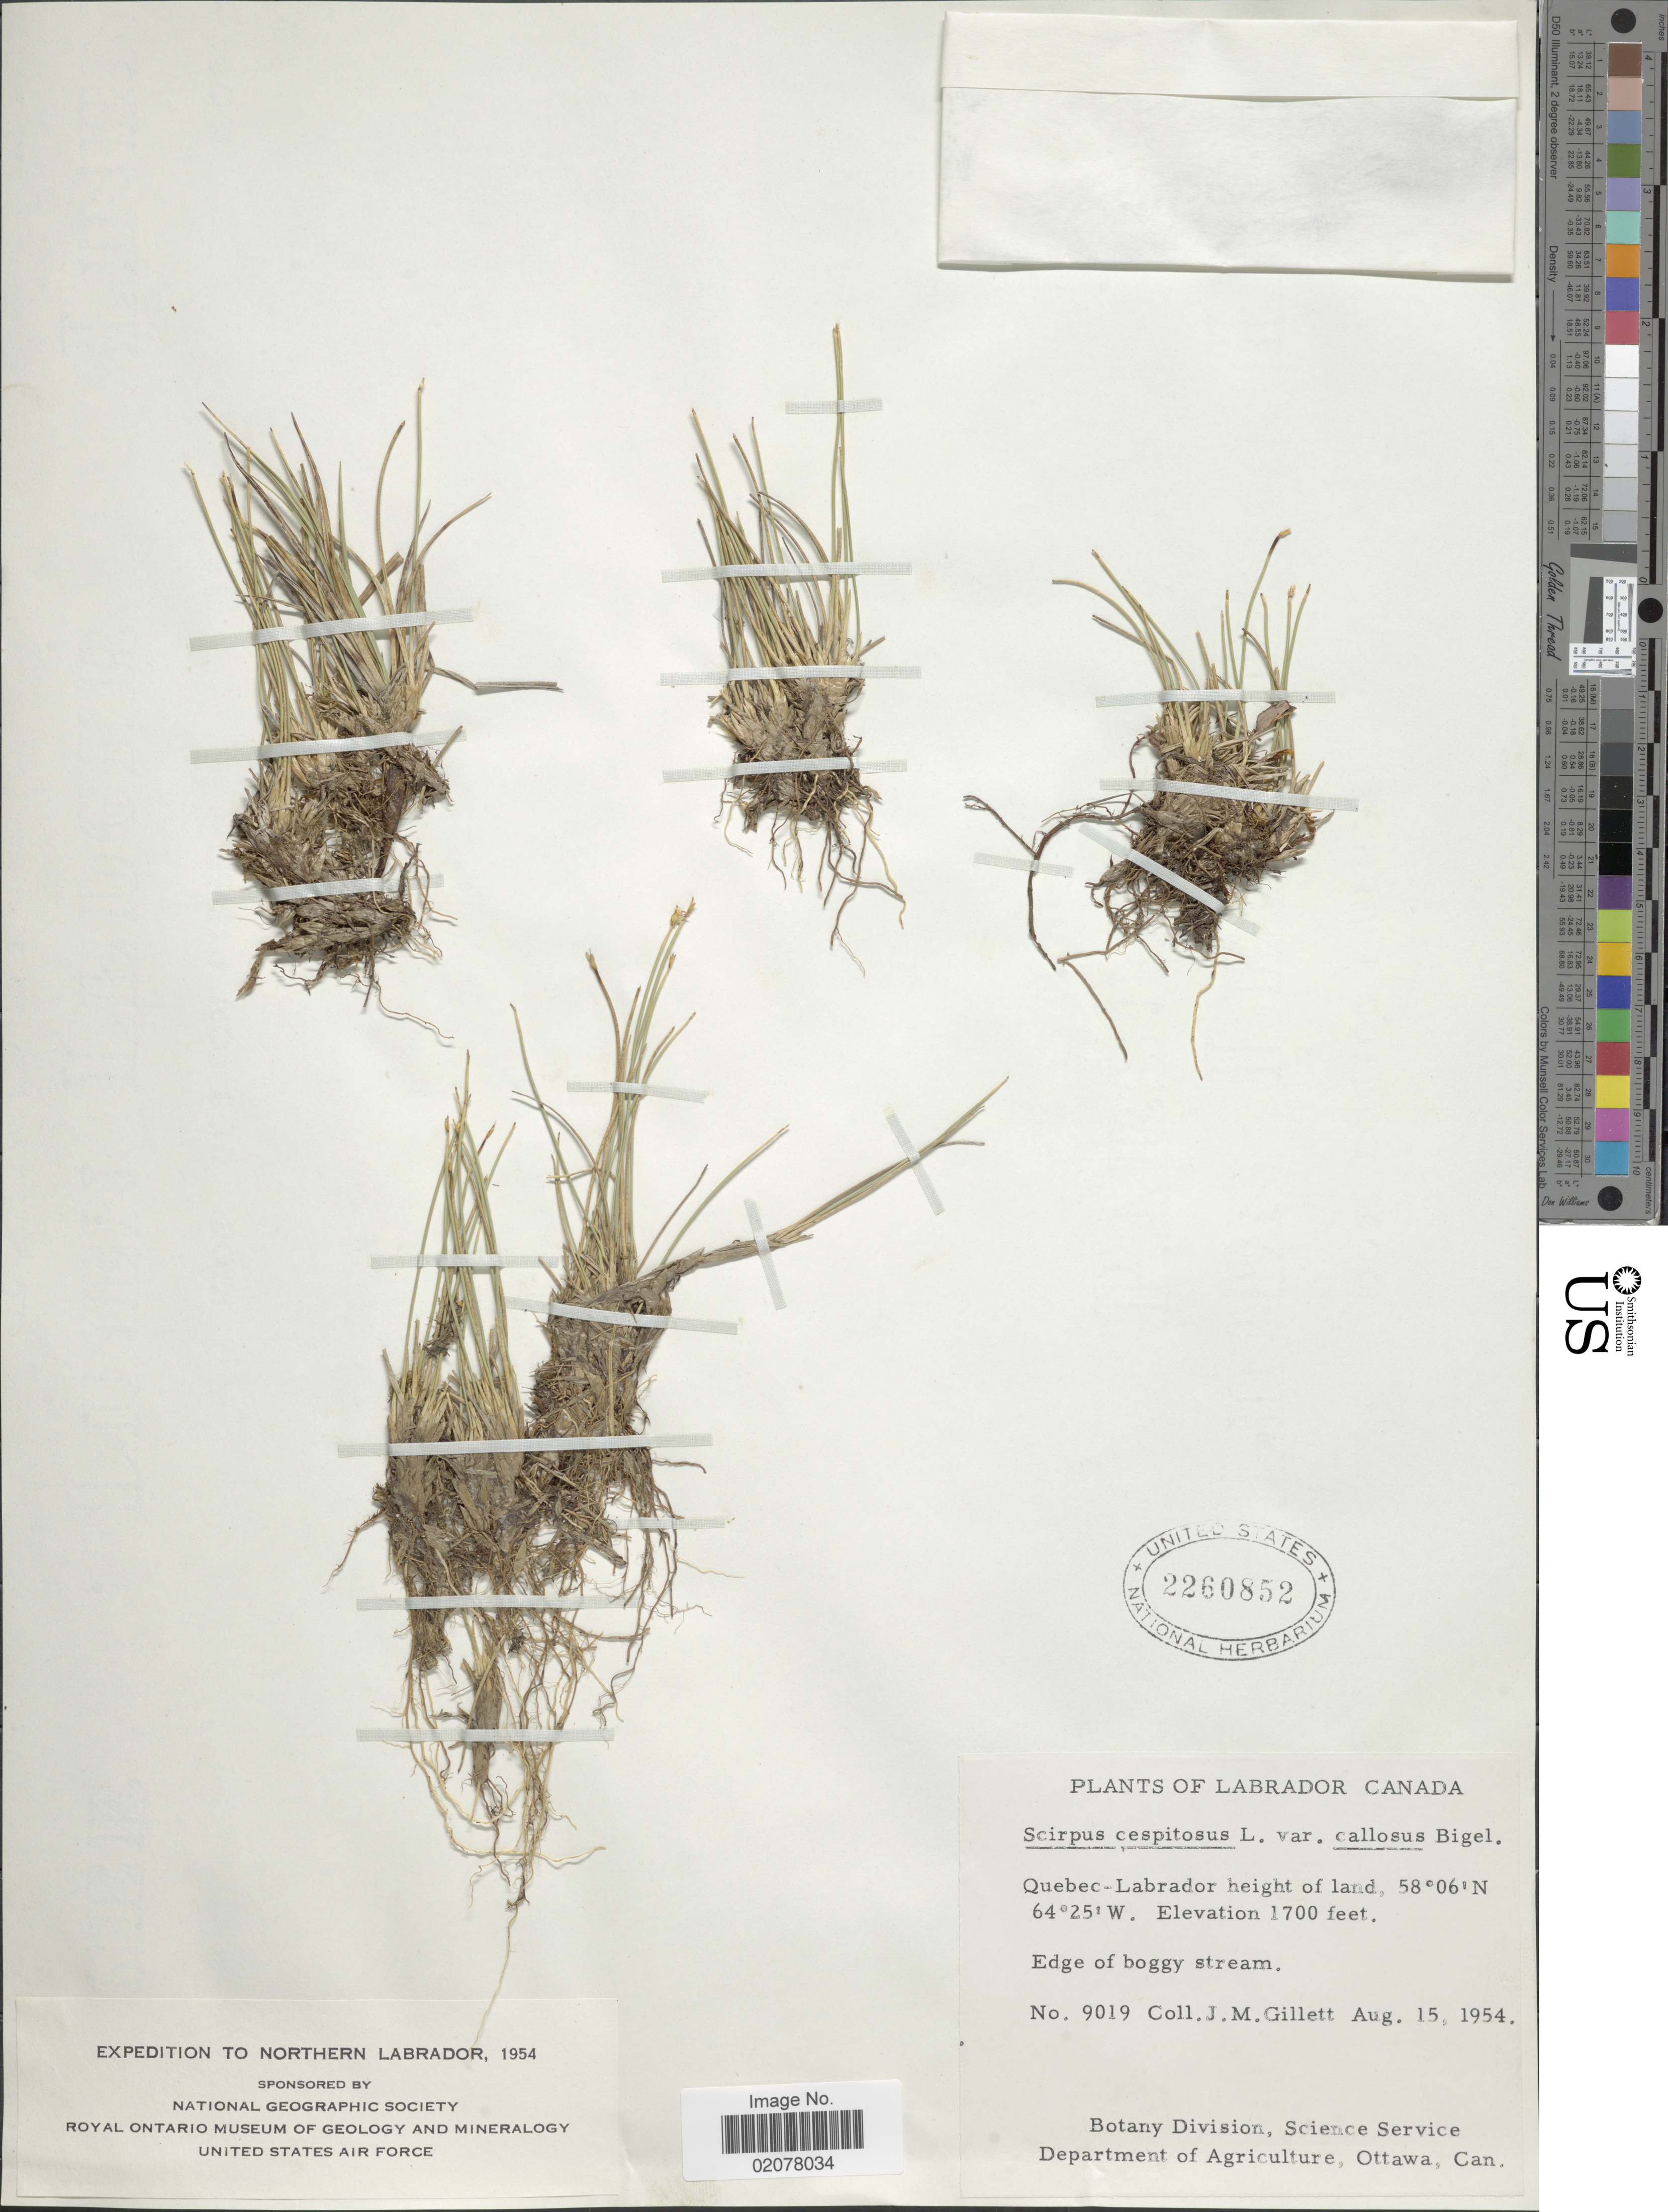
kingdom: Plantae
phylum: Tracheophyta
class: Liliopsida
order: Poales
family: Cyperaceae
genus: Trichophorum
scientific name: Trichophorum cespitosum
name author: (L.) Hartm.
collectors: J. M. Gillett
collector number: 9019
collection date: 1954-08-15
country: Canada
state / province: Newfoundland and Labrador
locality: Labrador. Quebec-Labrador heigh of land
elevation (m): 518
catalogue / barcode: US 2260852